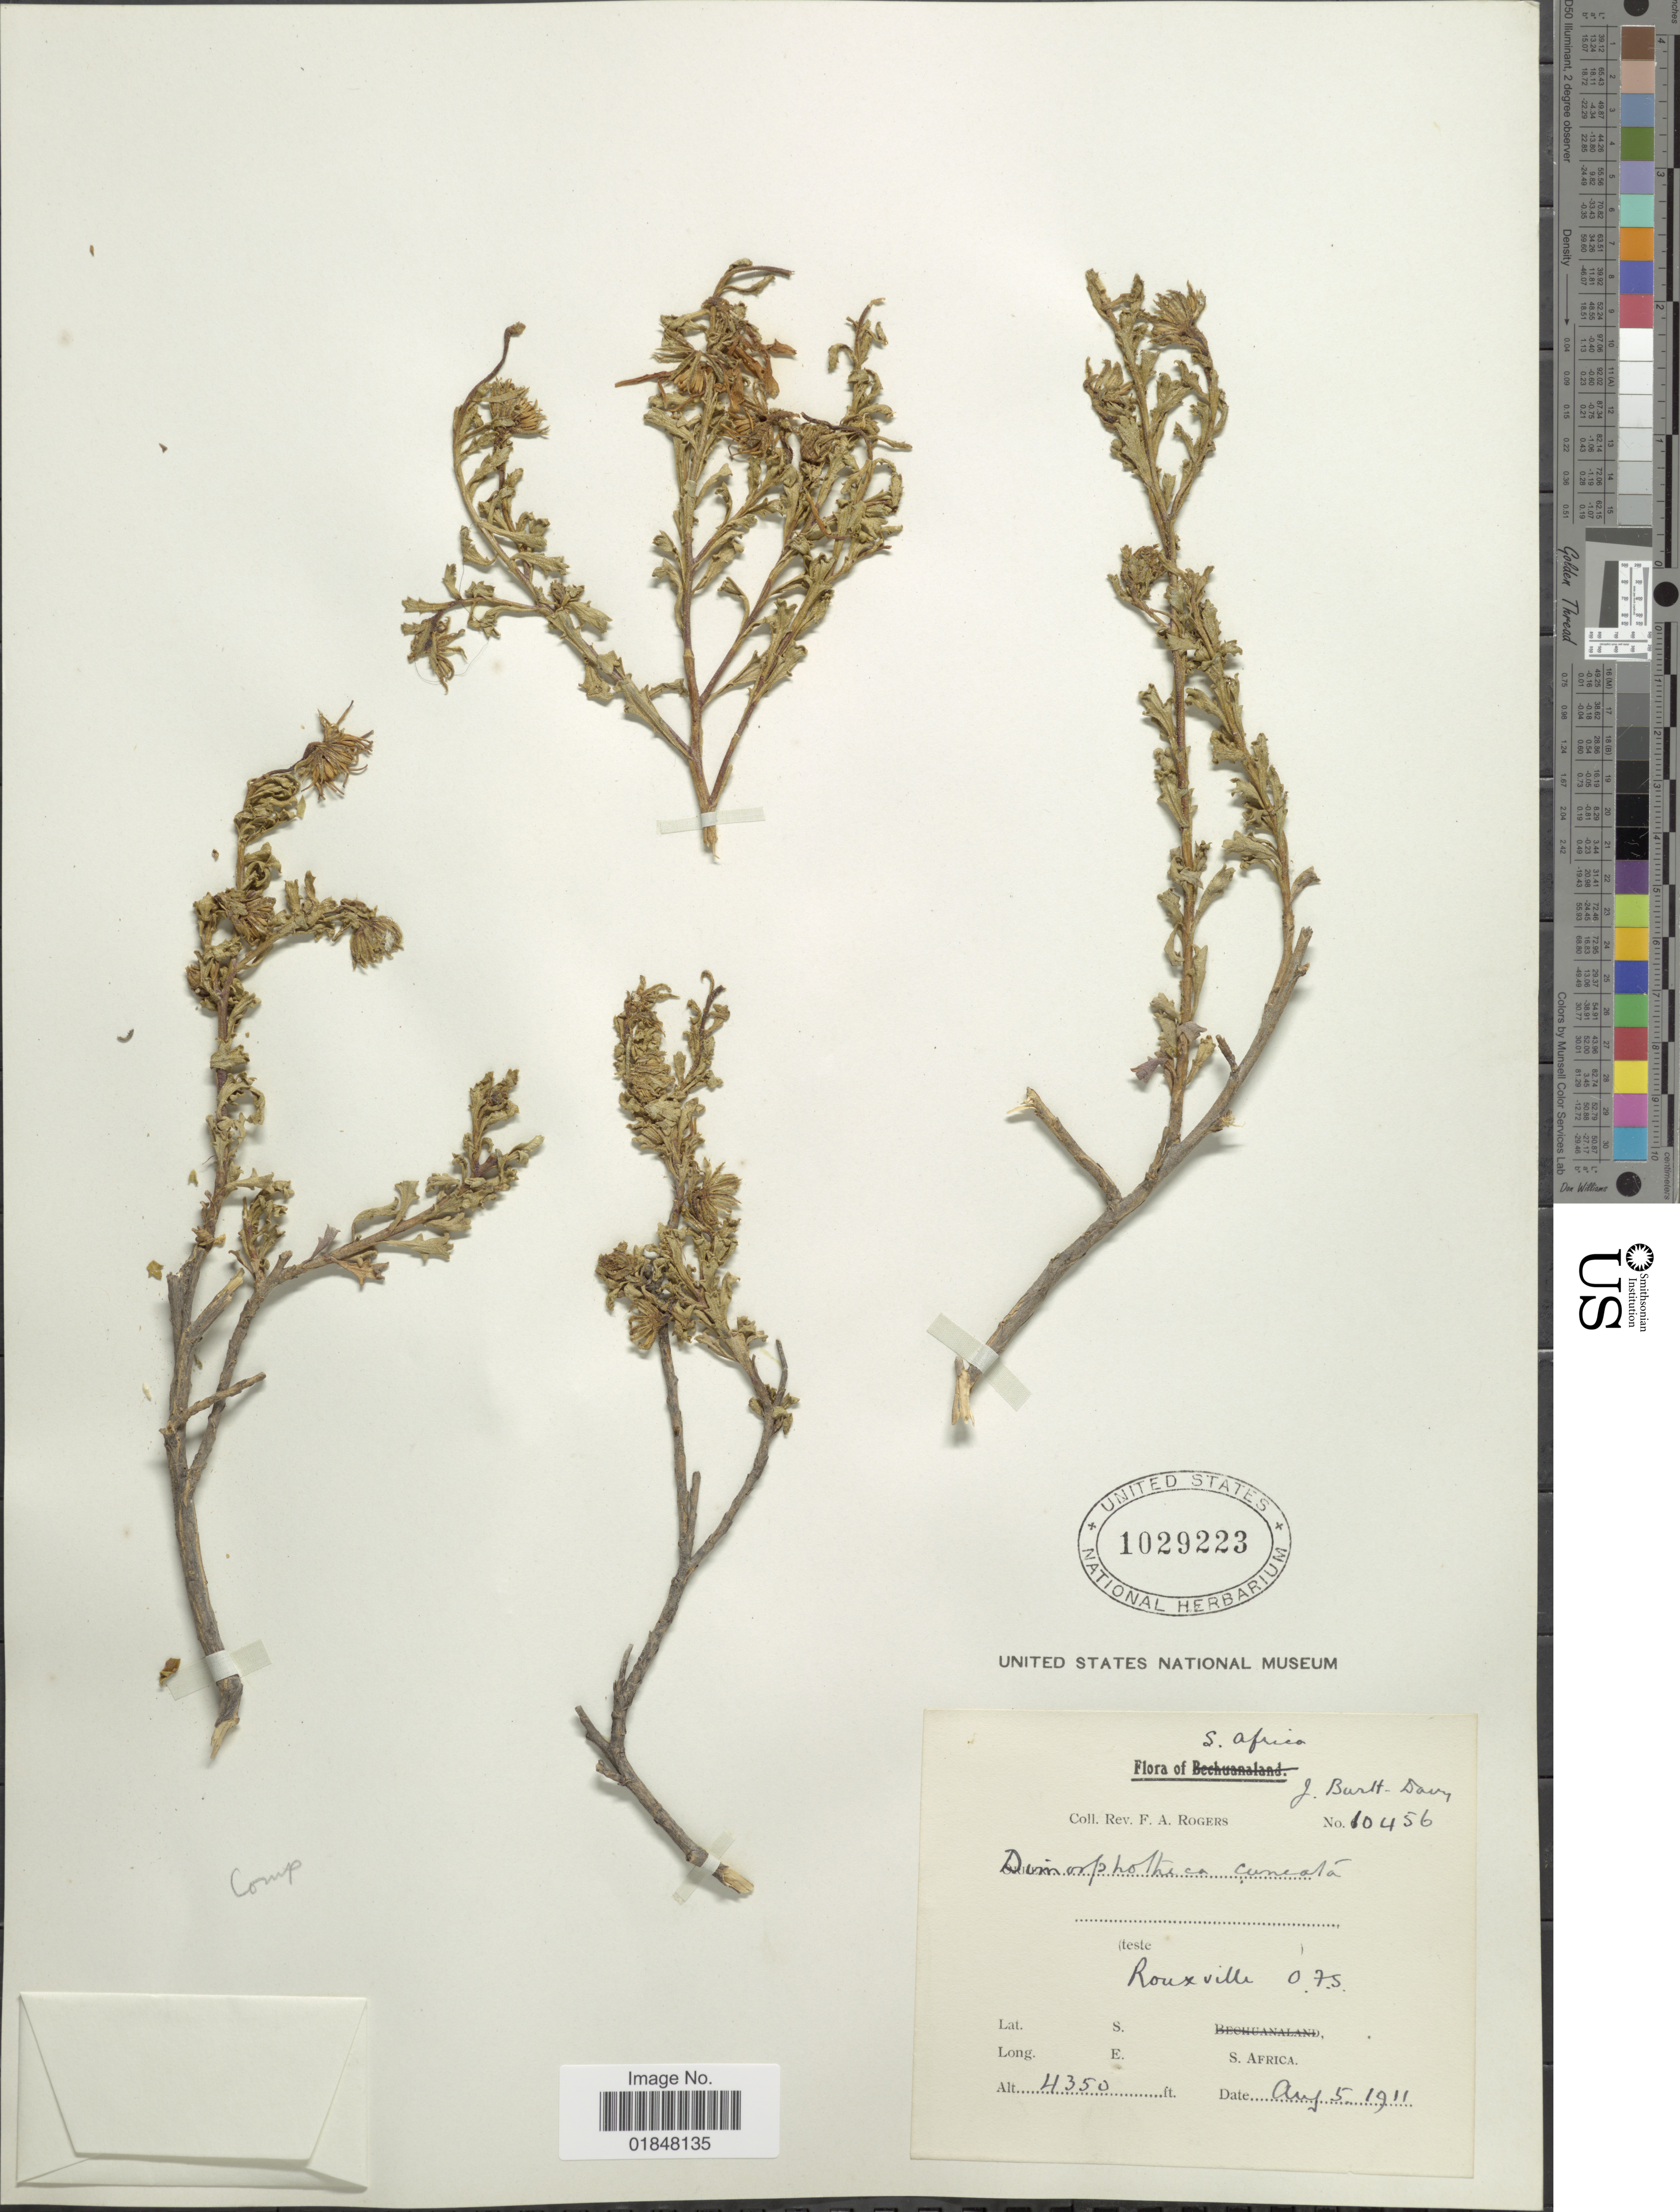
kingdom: Plantae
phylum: Tracheophyta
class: Magnoliopsida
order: Asterales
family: Asteraceae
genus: Dimorphotheca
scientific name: Dimorphotheca cuneata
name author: (Thunb.) Less.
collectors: F. A. Rogers & J. Burtt Davy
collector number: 10456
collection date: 1911-08-05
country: South Africa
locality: Rouxville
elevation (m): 1326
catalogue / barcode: US 1029223